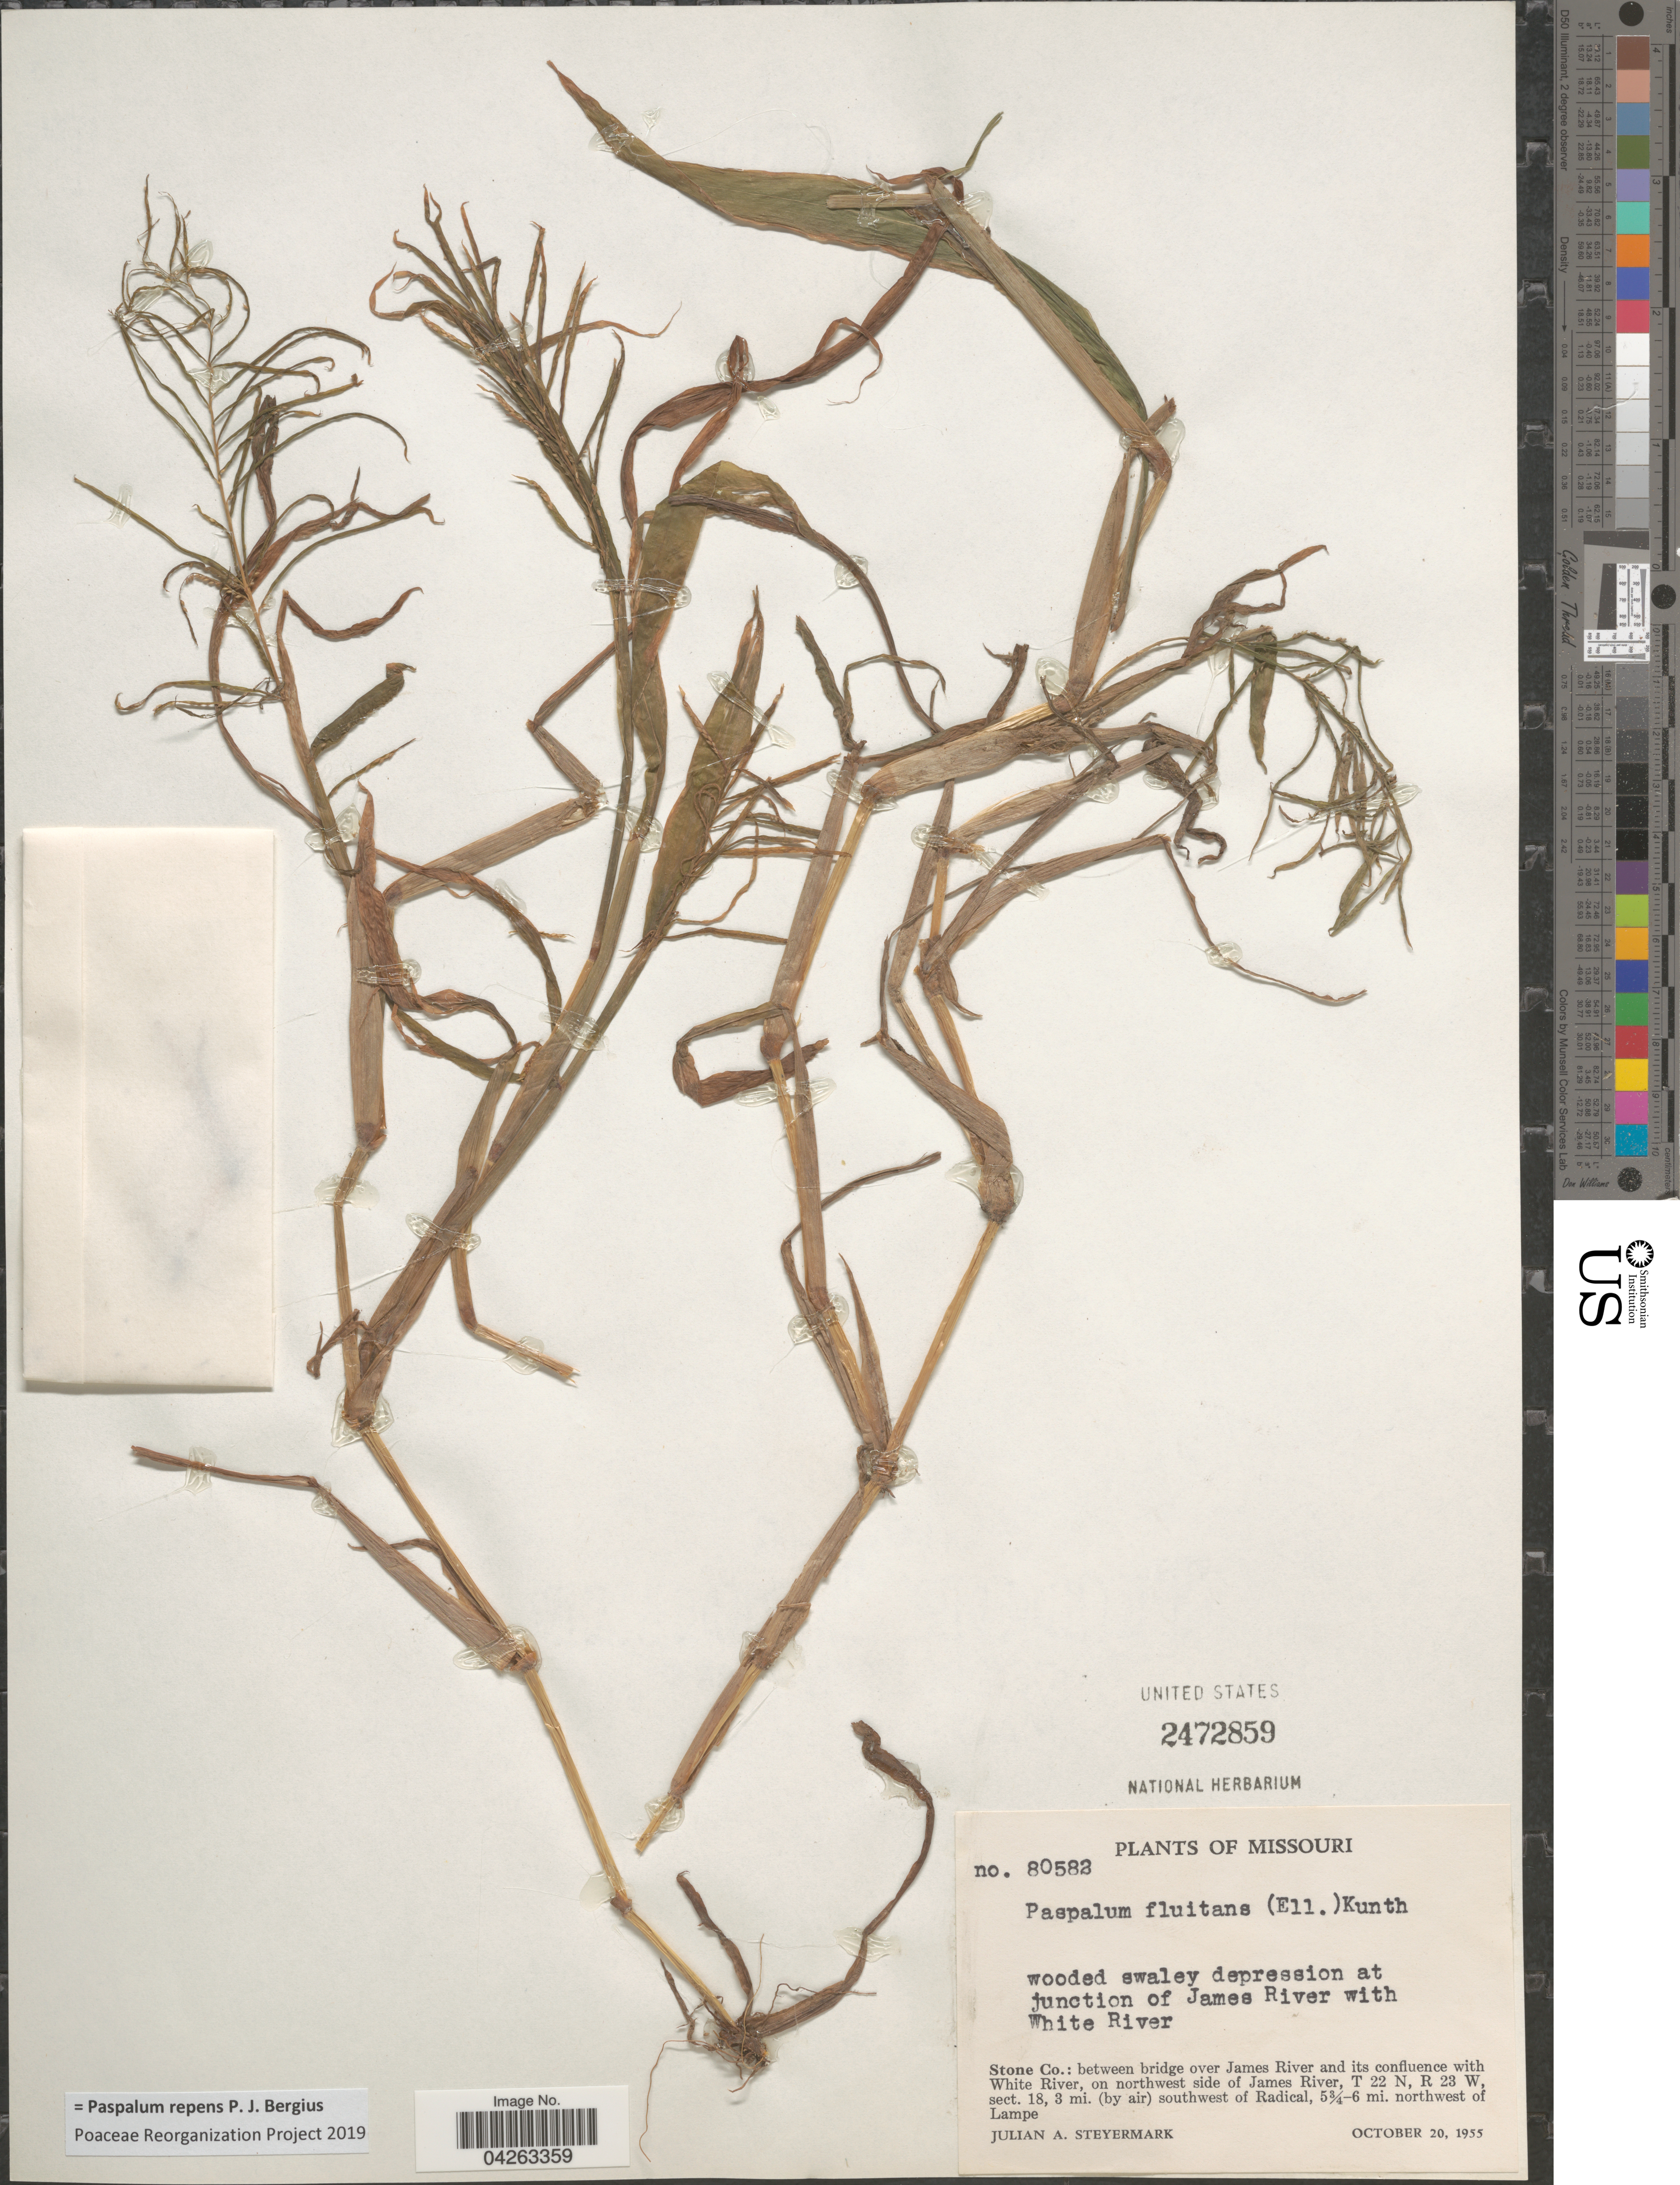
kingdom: Plantae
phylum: Tracheophyta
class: Liliopsida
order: Poales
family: Poaceae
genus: Paspalum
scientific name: Paspalum repens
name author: P.J. Bergius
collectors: J. Steyermark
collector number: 80582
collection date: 1955-10-20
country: United States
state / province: Missouri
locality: At junction of James River with White River. Stone Co.: between bridge over James River and its confluence with White River, on northwest side of James River, T 22 N, R 23 W, sect. 18, 3 mi. (by air) southwest of Radical, 5¾-6 mi. northwest of Lampe.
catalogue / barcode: US 2472859